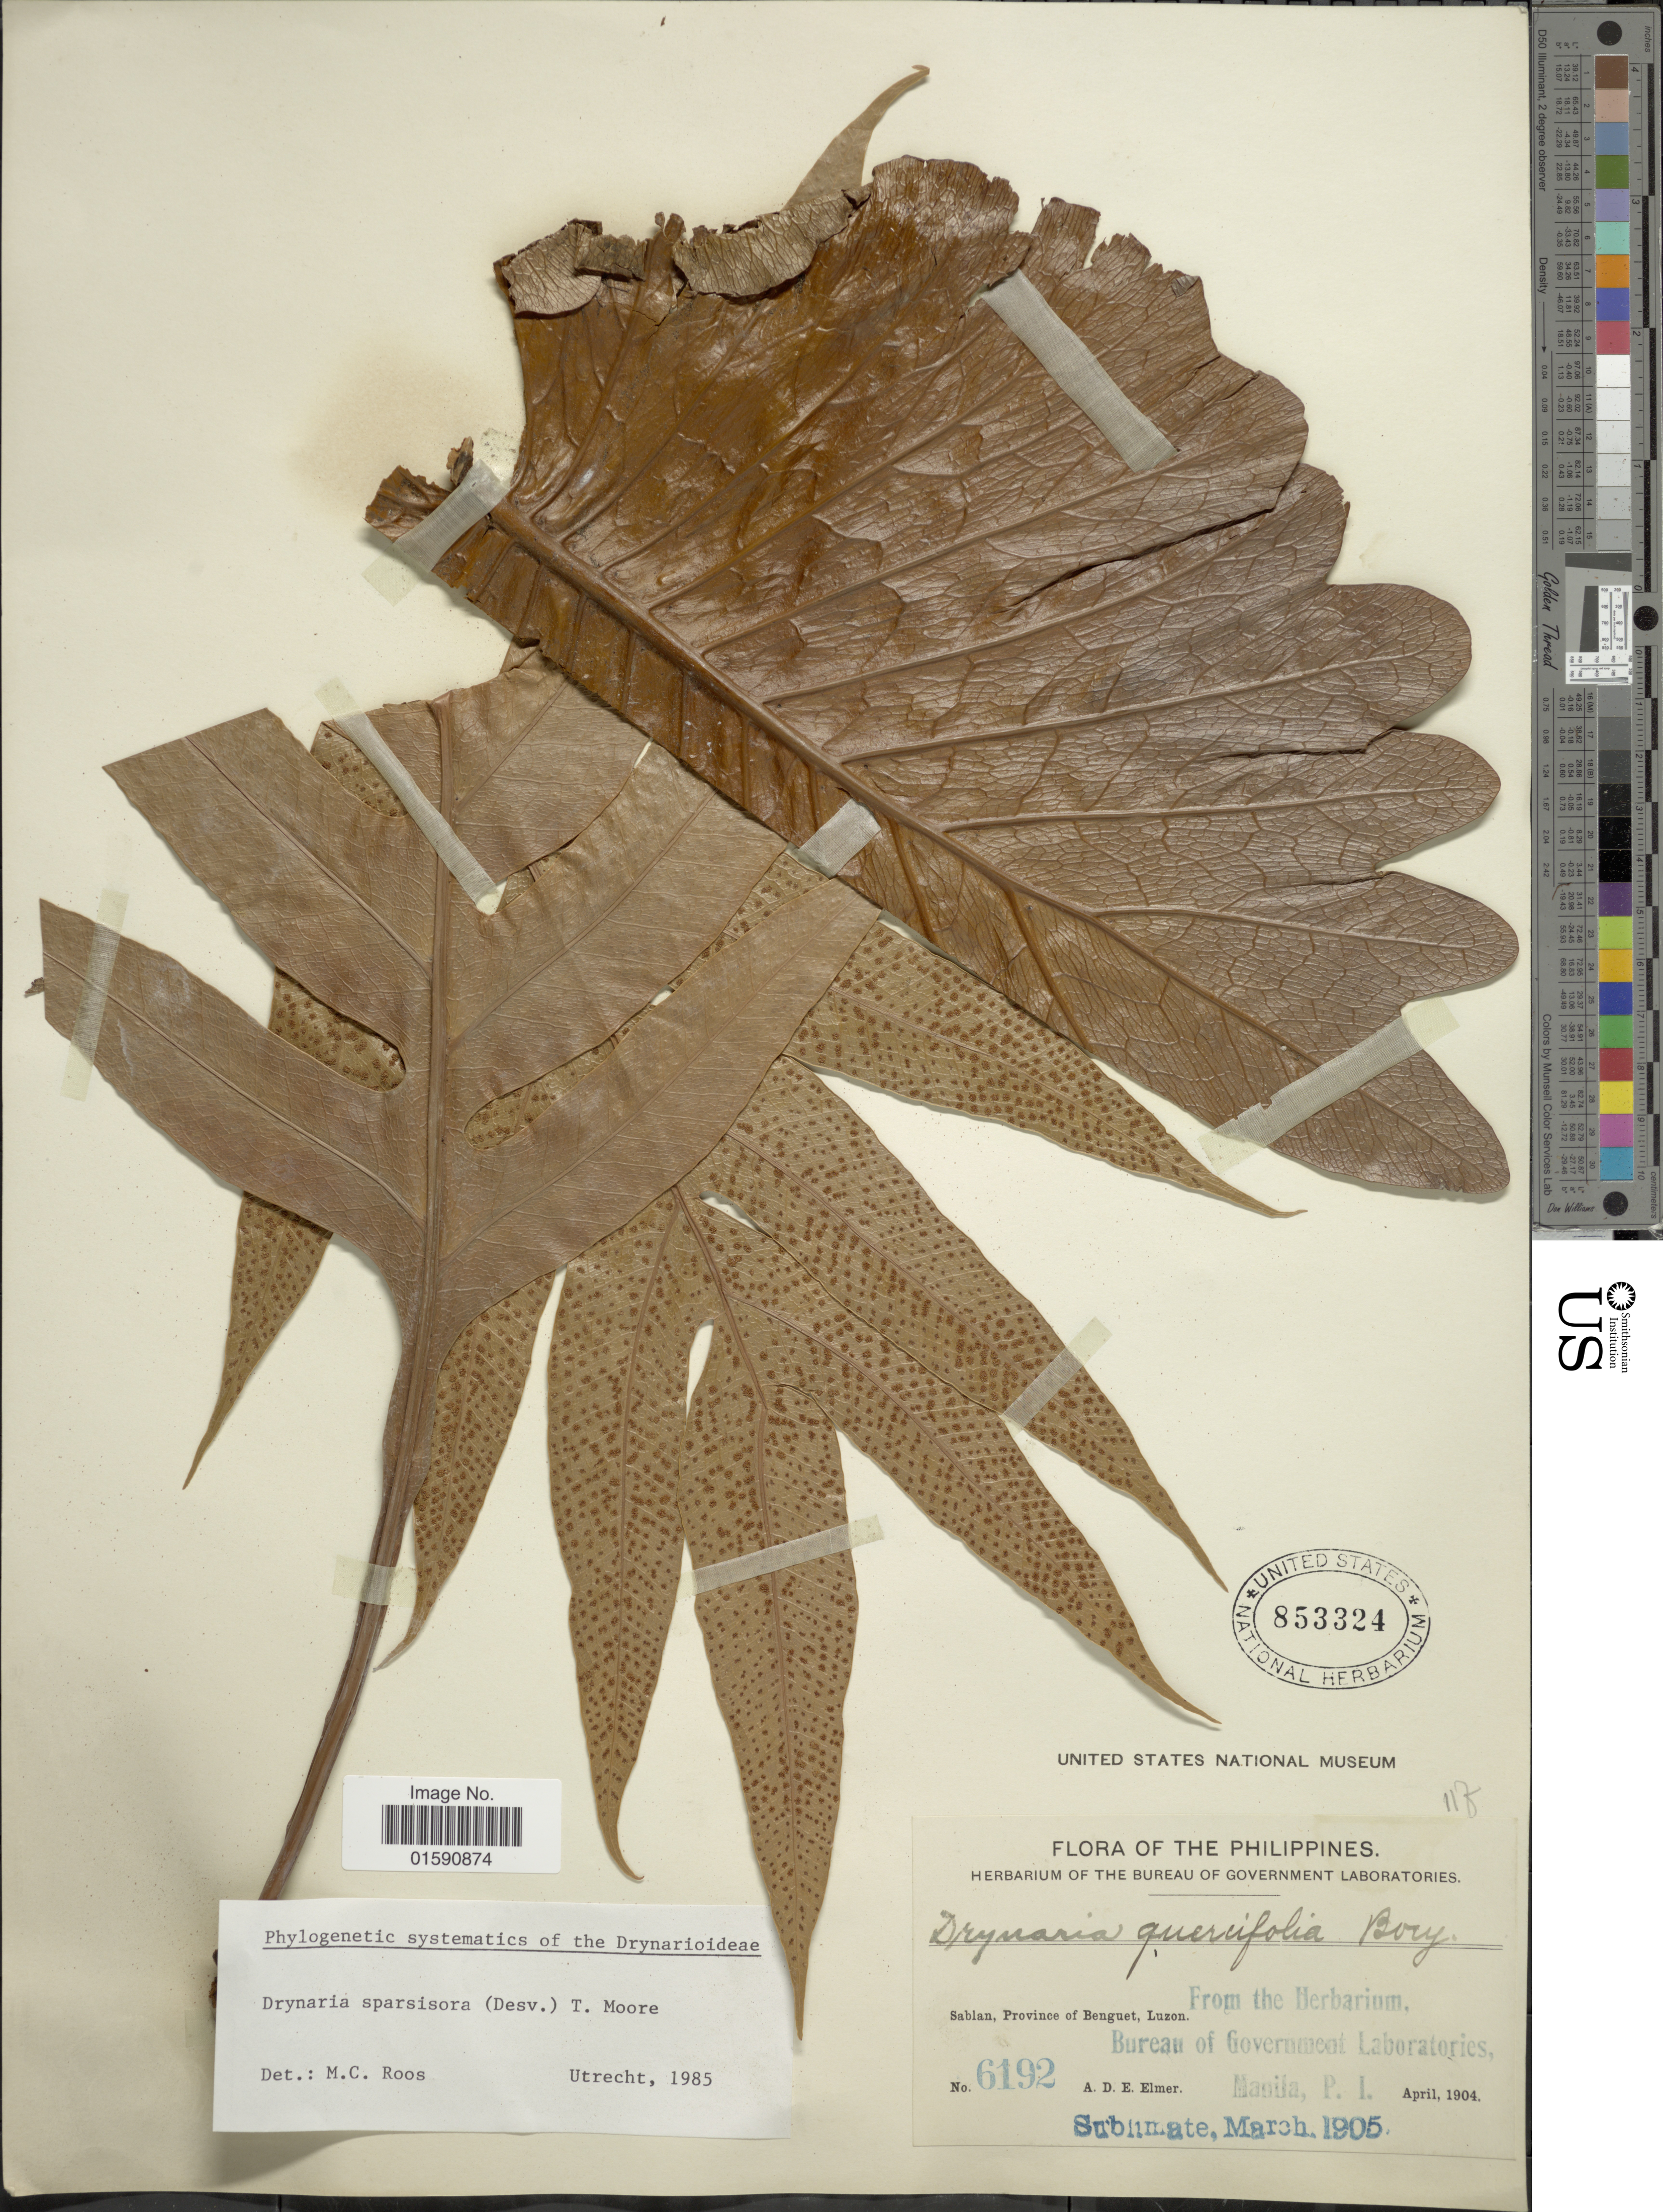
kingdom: Plantae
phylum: Tracheophyta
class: Polypodiopsida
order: Polypodiales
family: Polypodiaceae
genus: Drynaria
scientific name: Drynaria sparsisora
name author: (Desu.) T. Moore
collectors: A. D. E. Elmer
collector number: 6192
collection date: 1904-04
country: Philippines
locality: Sabian, Province of Benguet, Luzon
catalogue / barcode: US 853324